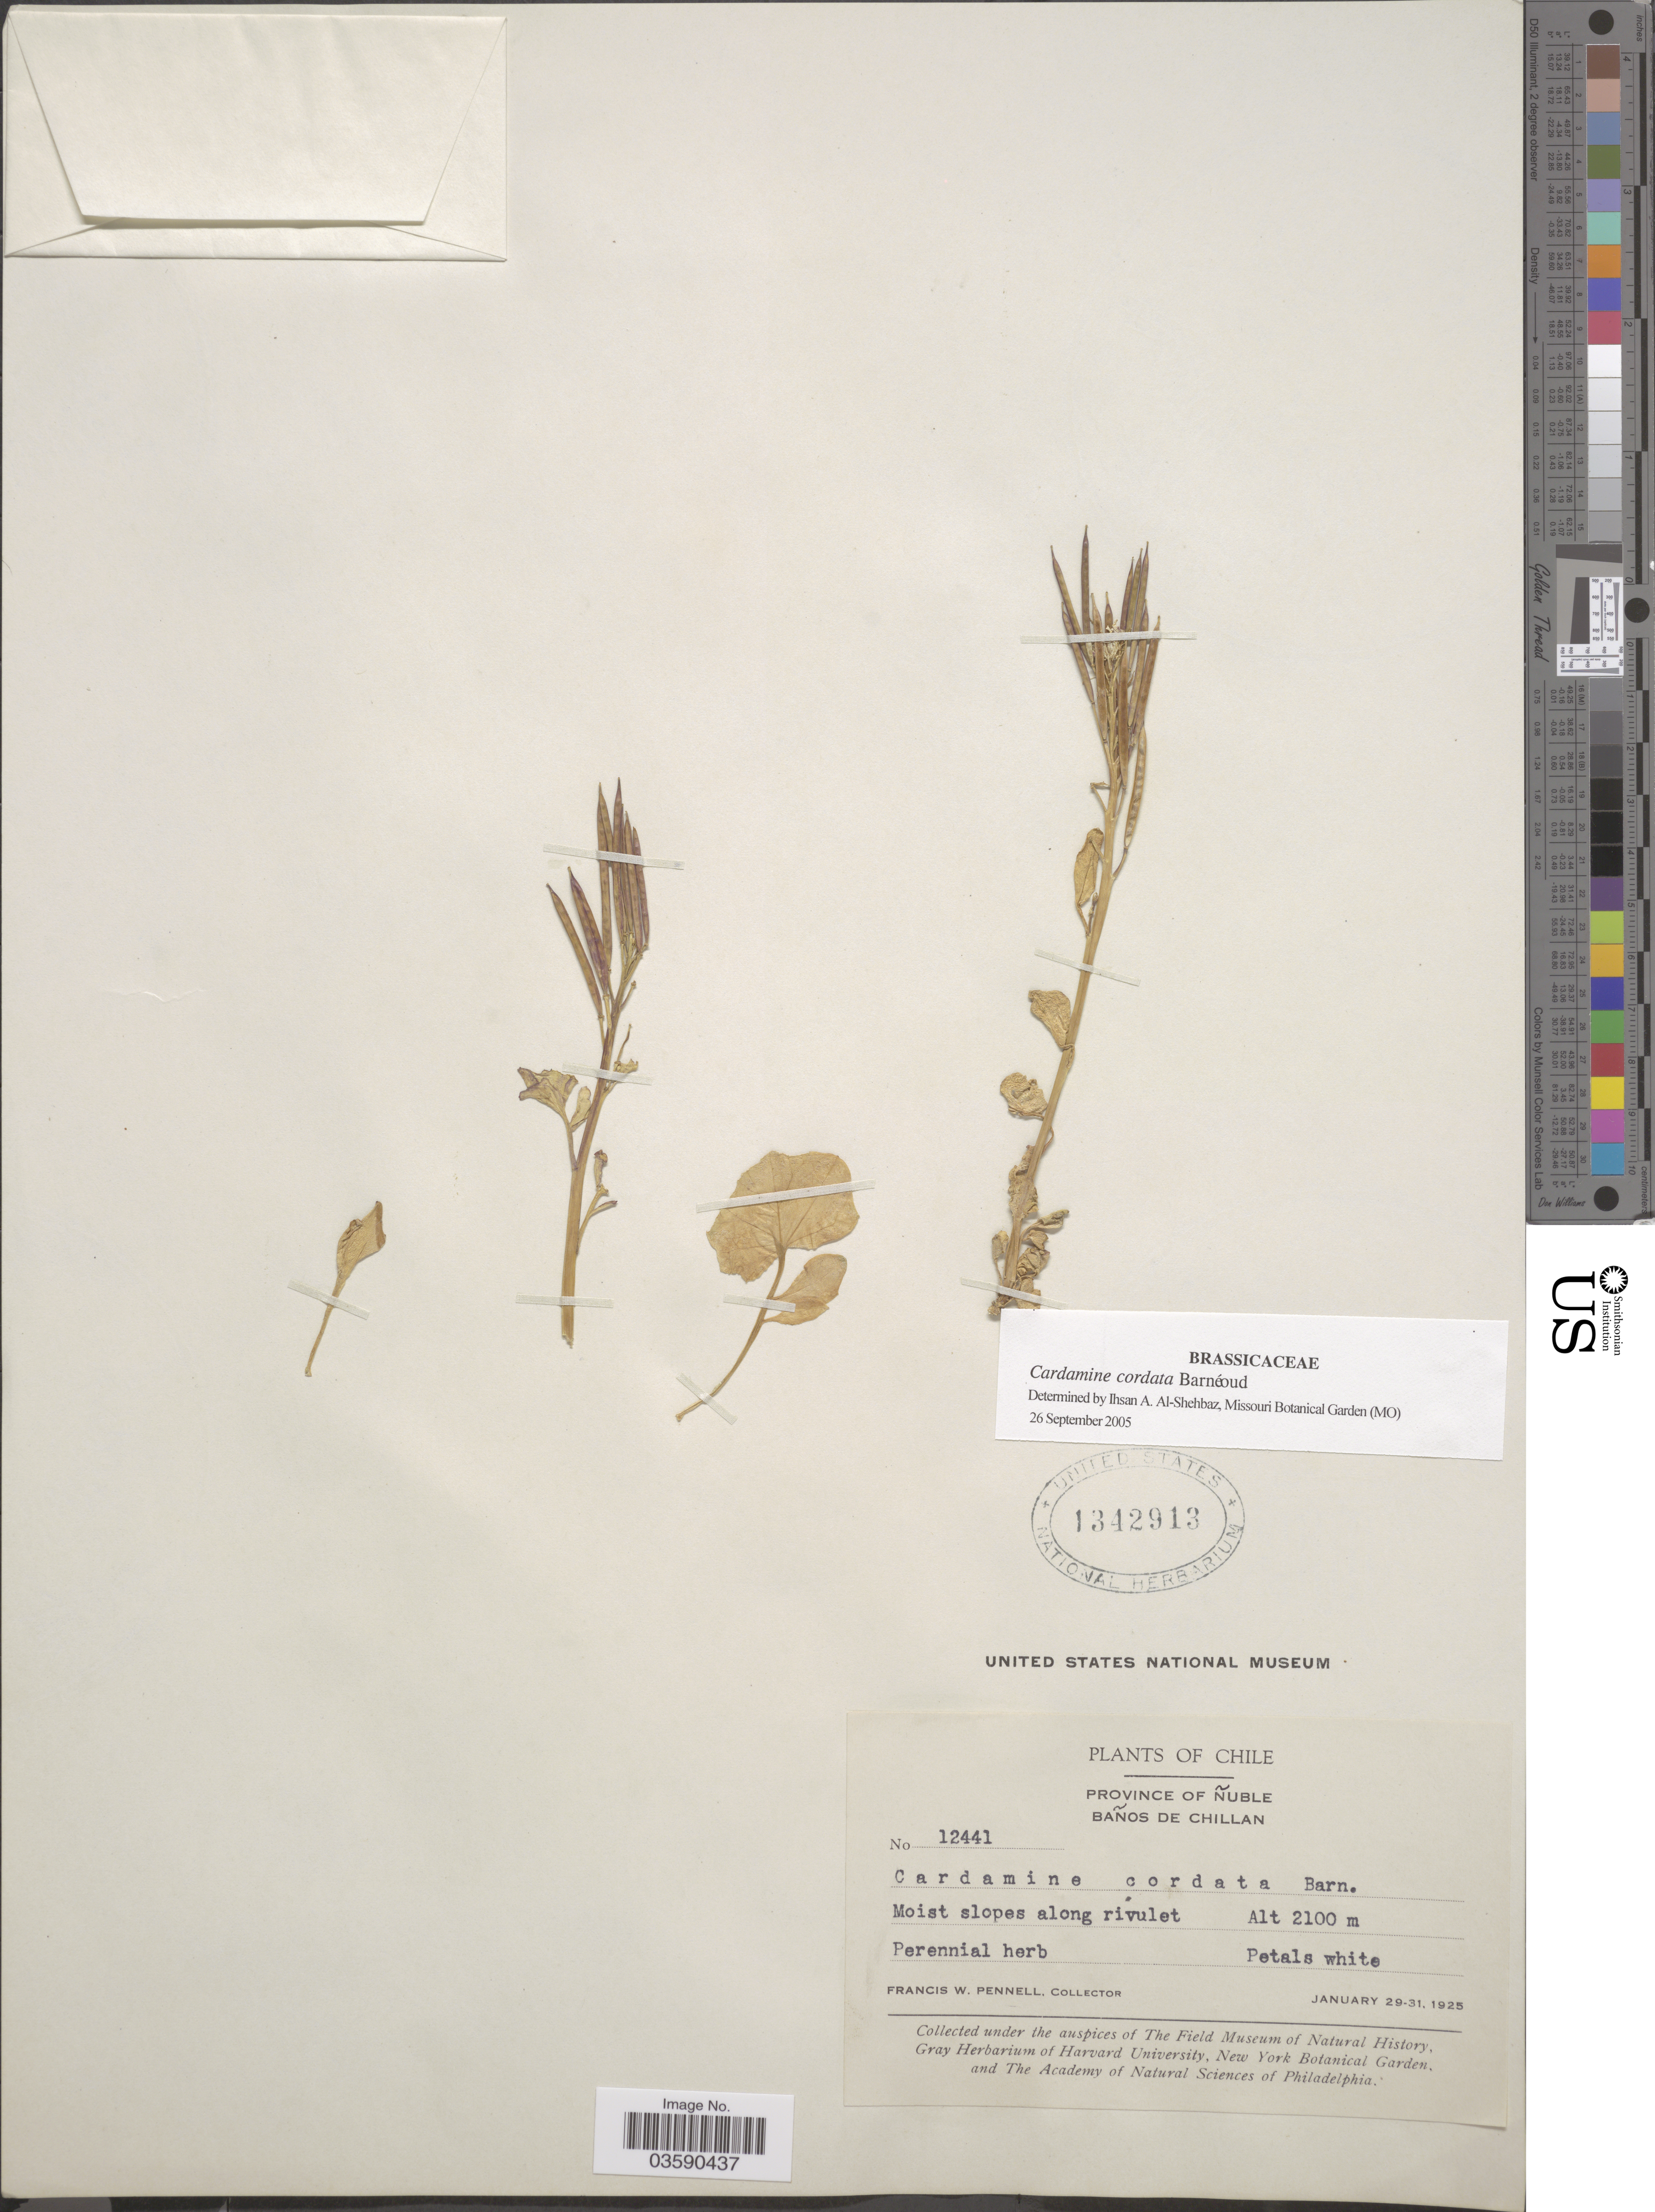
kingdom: Plantae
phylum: Tracheophyta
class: Magnoliopsida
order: Brassicales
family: Brassicaceae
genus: Cardamine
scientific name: Cardamine cordata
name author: Barnéoud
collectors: F. W. Pennell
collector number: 12441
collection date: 1925-01-29/1925-01-31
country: Chile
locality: Province of ÑUBLE, BAÑOS DE CHILLAN. Moist slopes along rivulet.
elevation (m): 2100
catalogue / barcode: US 1342913